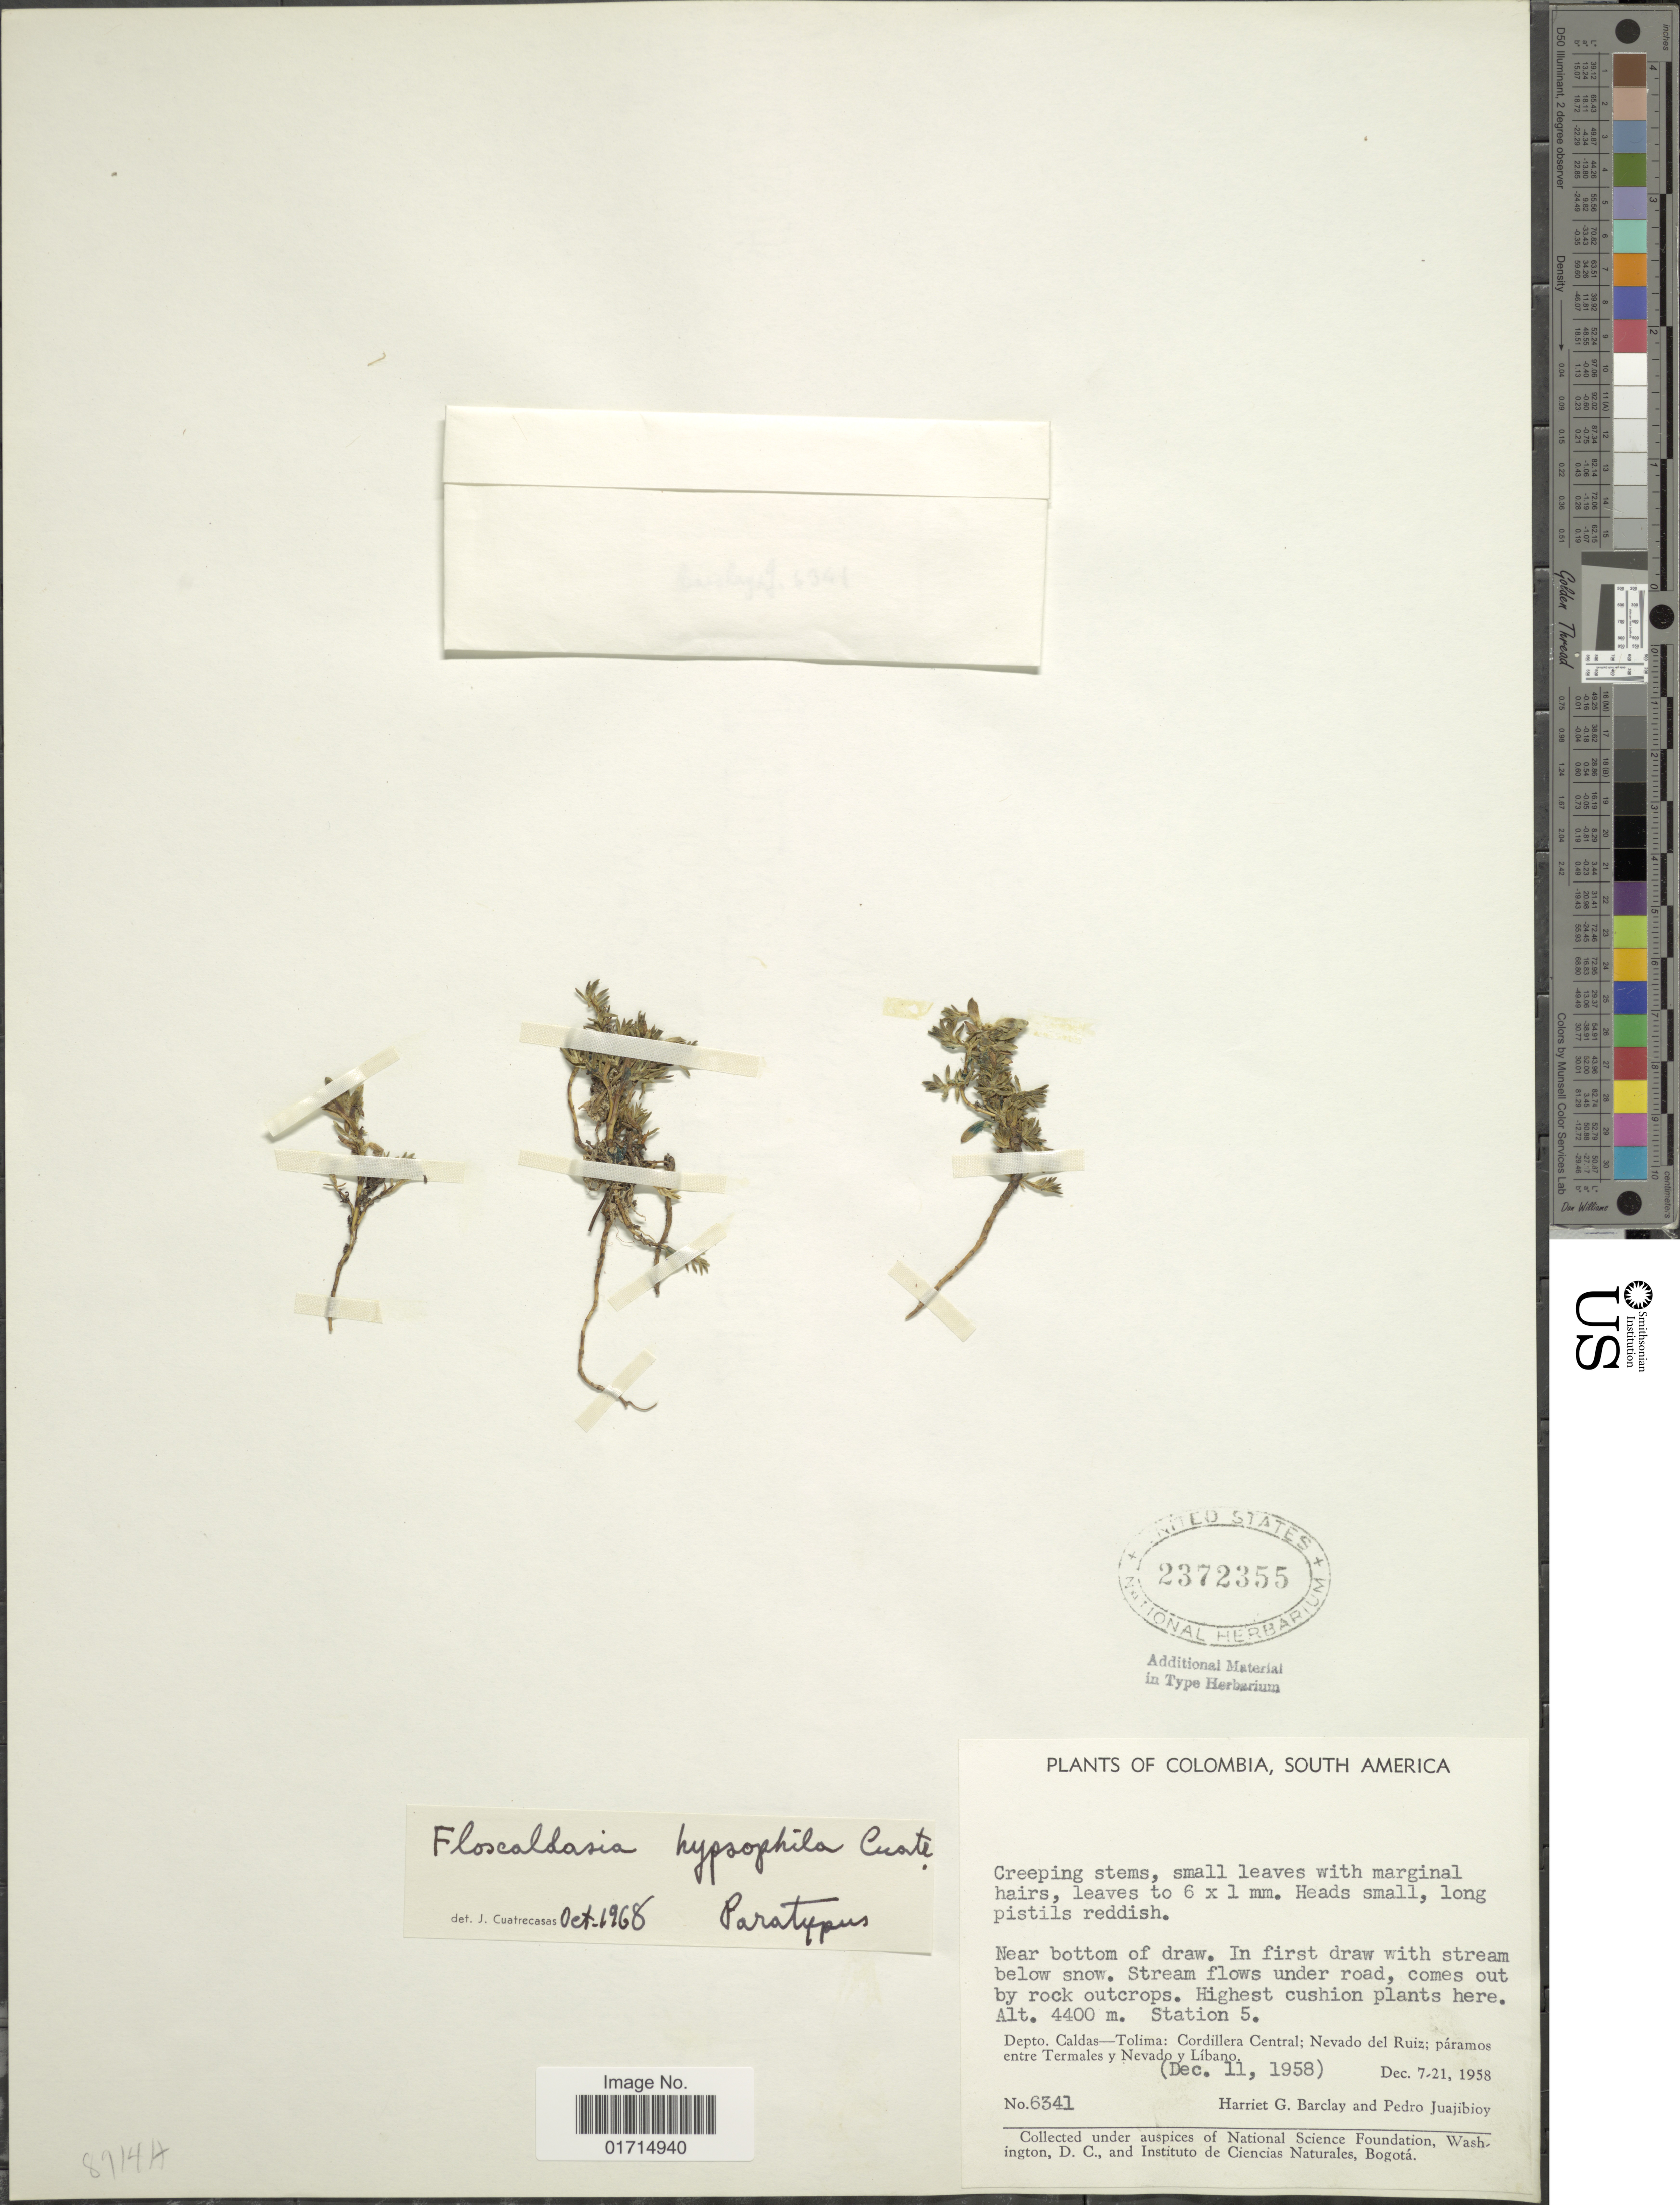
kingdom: Plantae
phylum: Tracheophyta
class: Magnoliopsida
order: Asterales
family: Asteraceae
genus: Floscaldasia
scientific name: Floscaldasia hypsophila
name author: Cuatrec.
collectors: H. G. Barclay & P. Juajibioy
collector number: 6341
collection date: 1958-12-07/1958-12-21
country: Colombia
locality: Dept. Caldas-Tolima: Cordillera Central; Nevado del Ruiz; paramos entre Termales y Nevado y Libano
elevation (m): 4400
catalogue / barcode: US 2372355